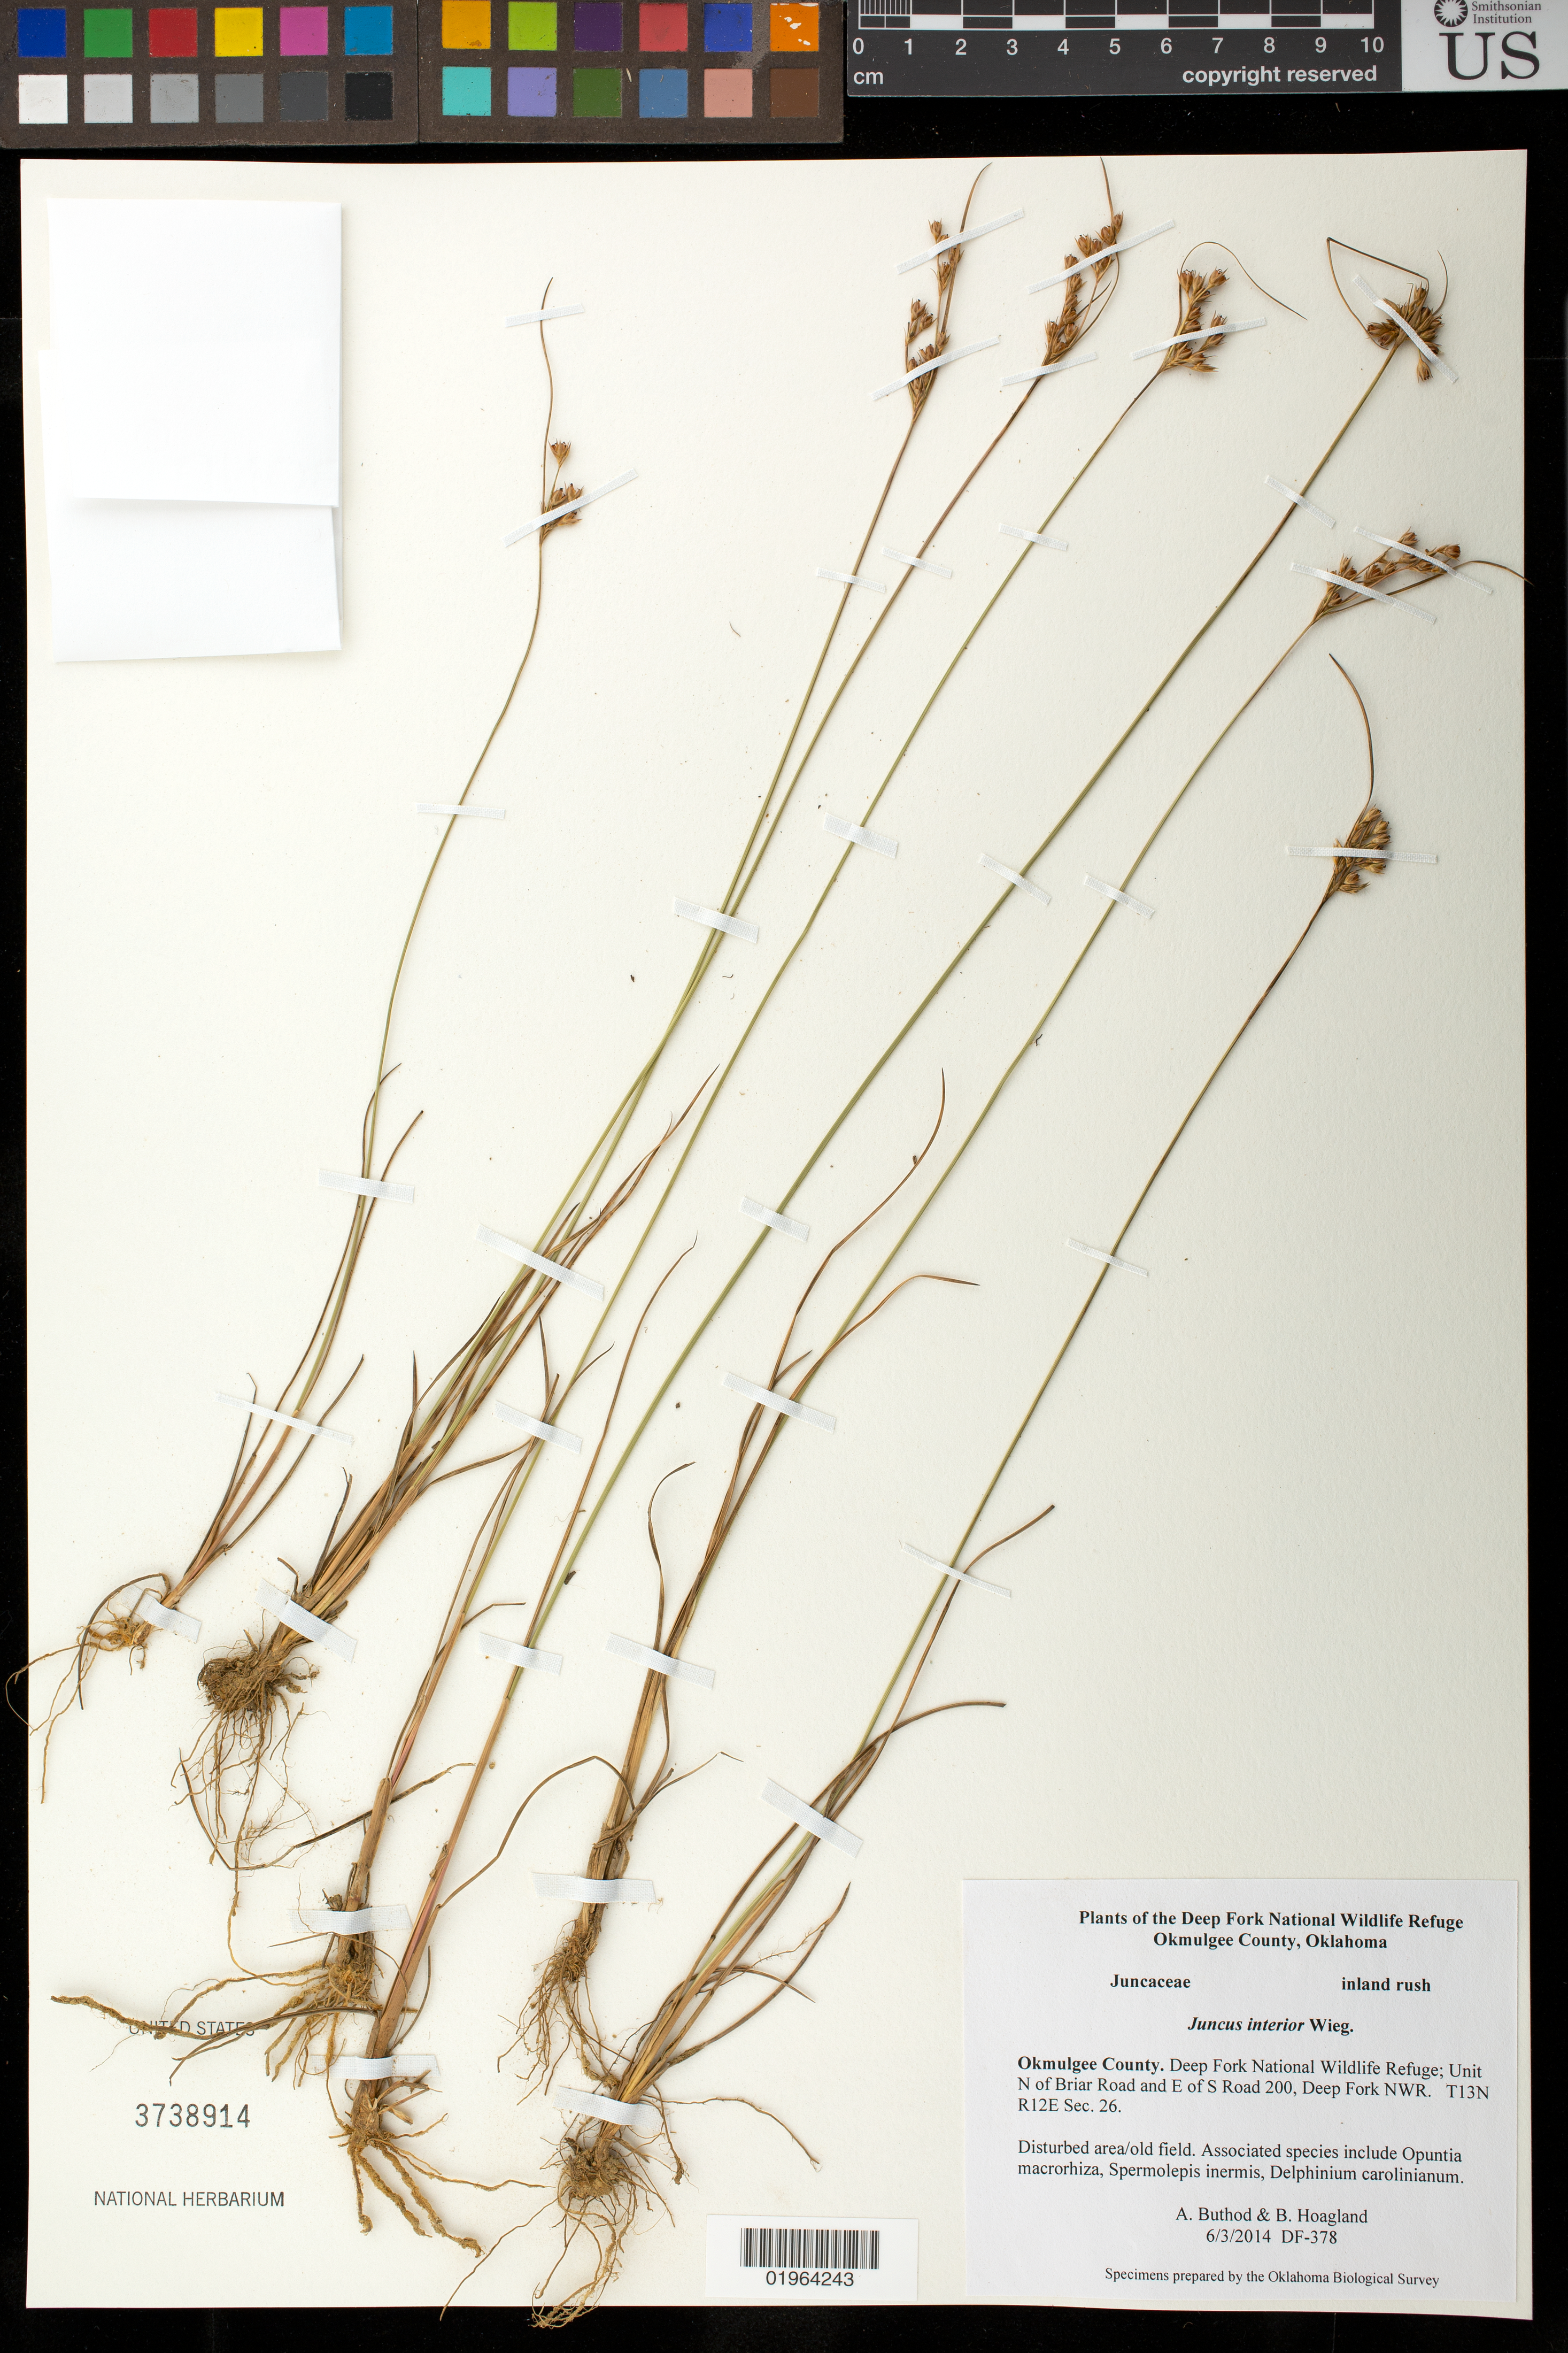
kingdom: Plantae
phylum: Tracheophyta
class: Liliopsida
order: Poales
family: Juncaceae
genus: Juncus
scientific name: Juncus interior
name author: Wiegand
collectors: A. Buthod & B. Hoagland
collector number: DF-378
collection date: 2014-06-03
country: United States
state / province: Oklahoma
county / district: Okmulgee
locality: Deep Fork National Wildlife Refuge; Unit N of Briar Road and E of S Road 200, Deep Fork NWR. T13N R12E Sec.26.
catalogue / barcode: US 3738914